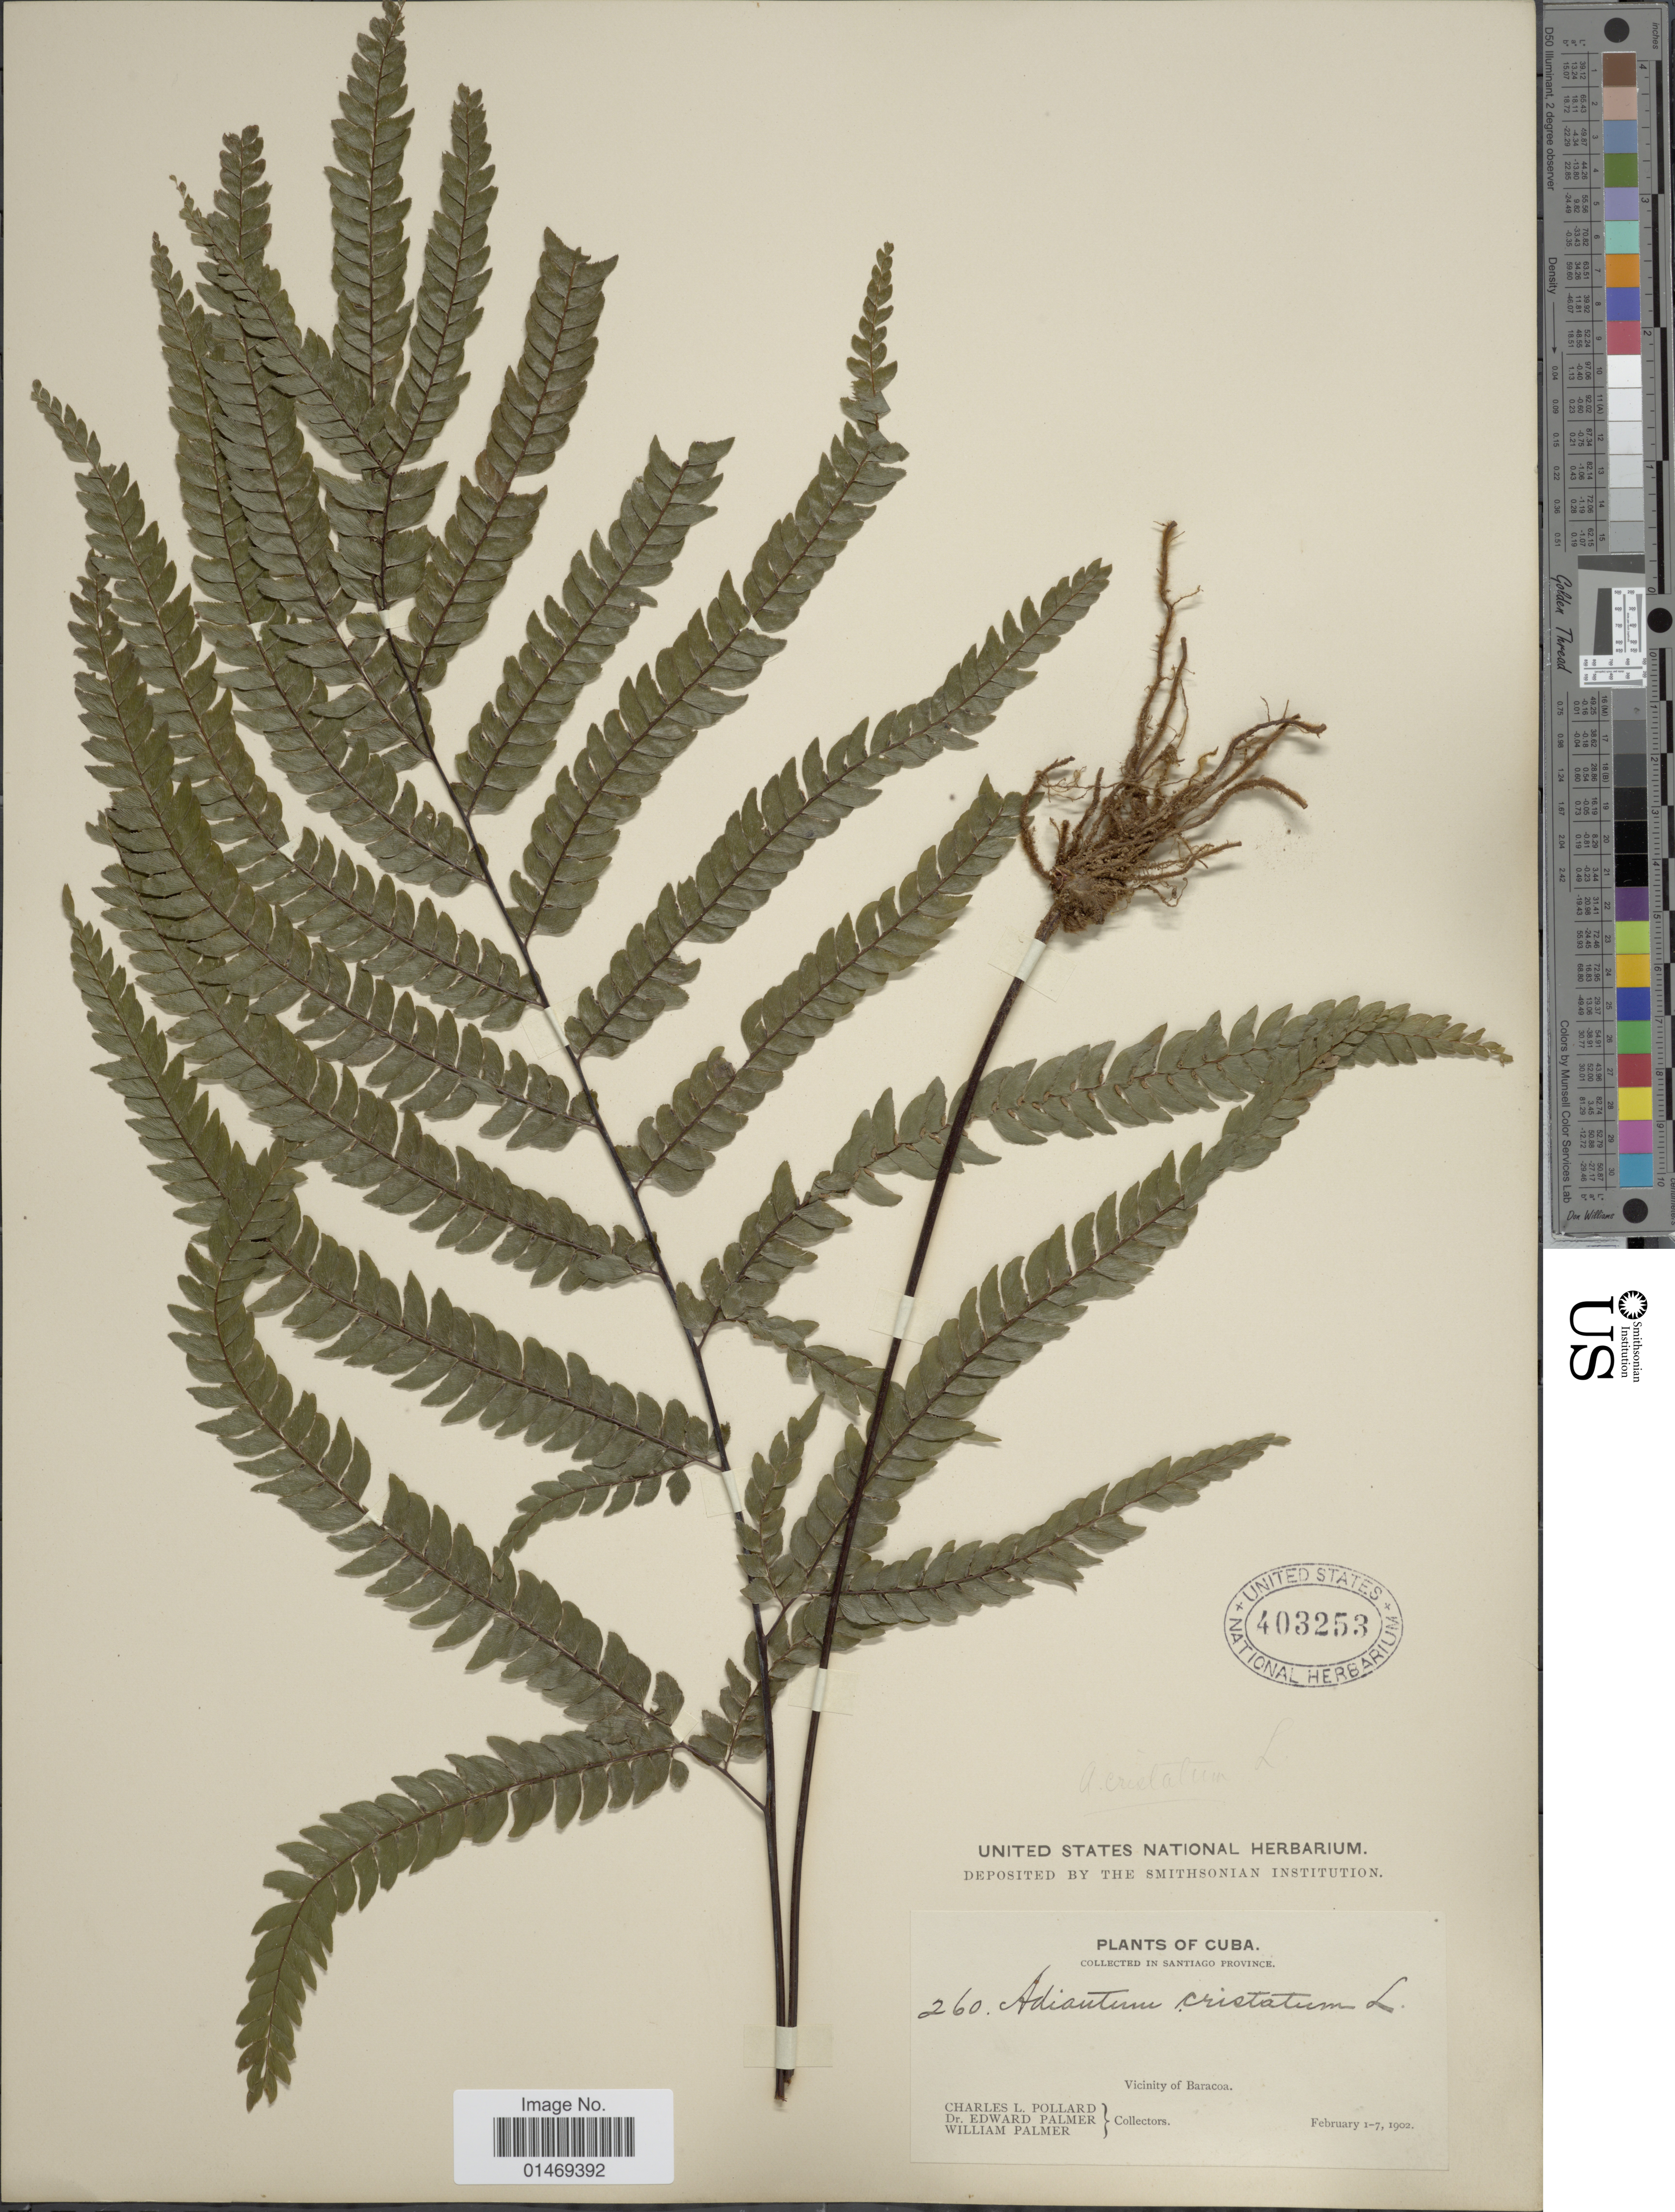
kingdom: Plantae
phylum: Tracheophyta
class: Polypodiopsida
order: Polypodiales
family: Pteridaceae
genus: Adiantum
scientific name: Adiantum pyramidale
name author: (L.) Willd.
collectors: C. L. Pollard, E. Palmer & W. Palmer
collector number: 260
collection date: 1902-02-01/1902-02-07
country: Cuba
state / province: Santiago de Cuba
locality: Vicinity of Baracoa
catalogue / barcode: US 403253